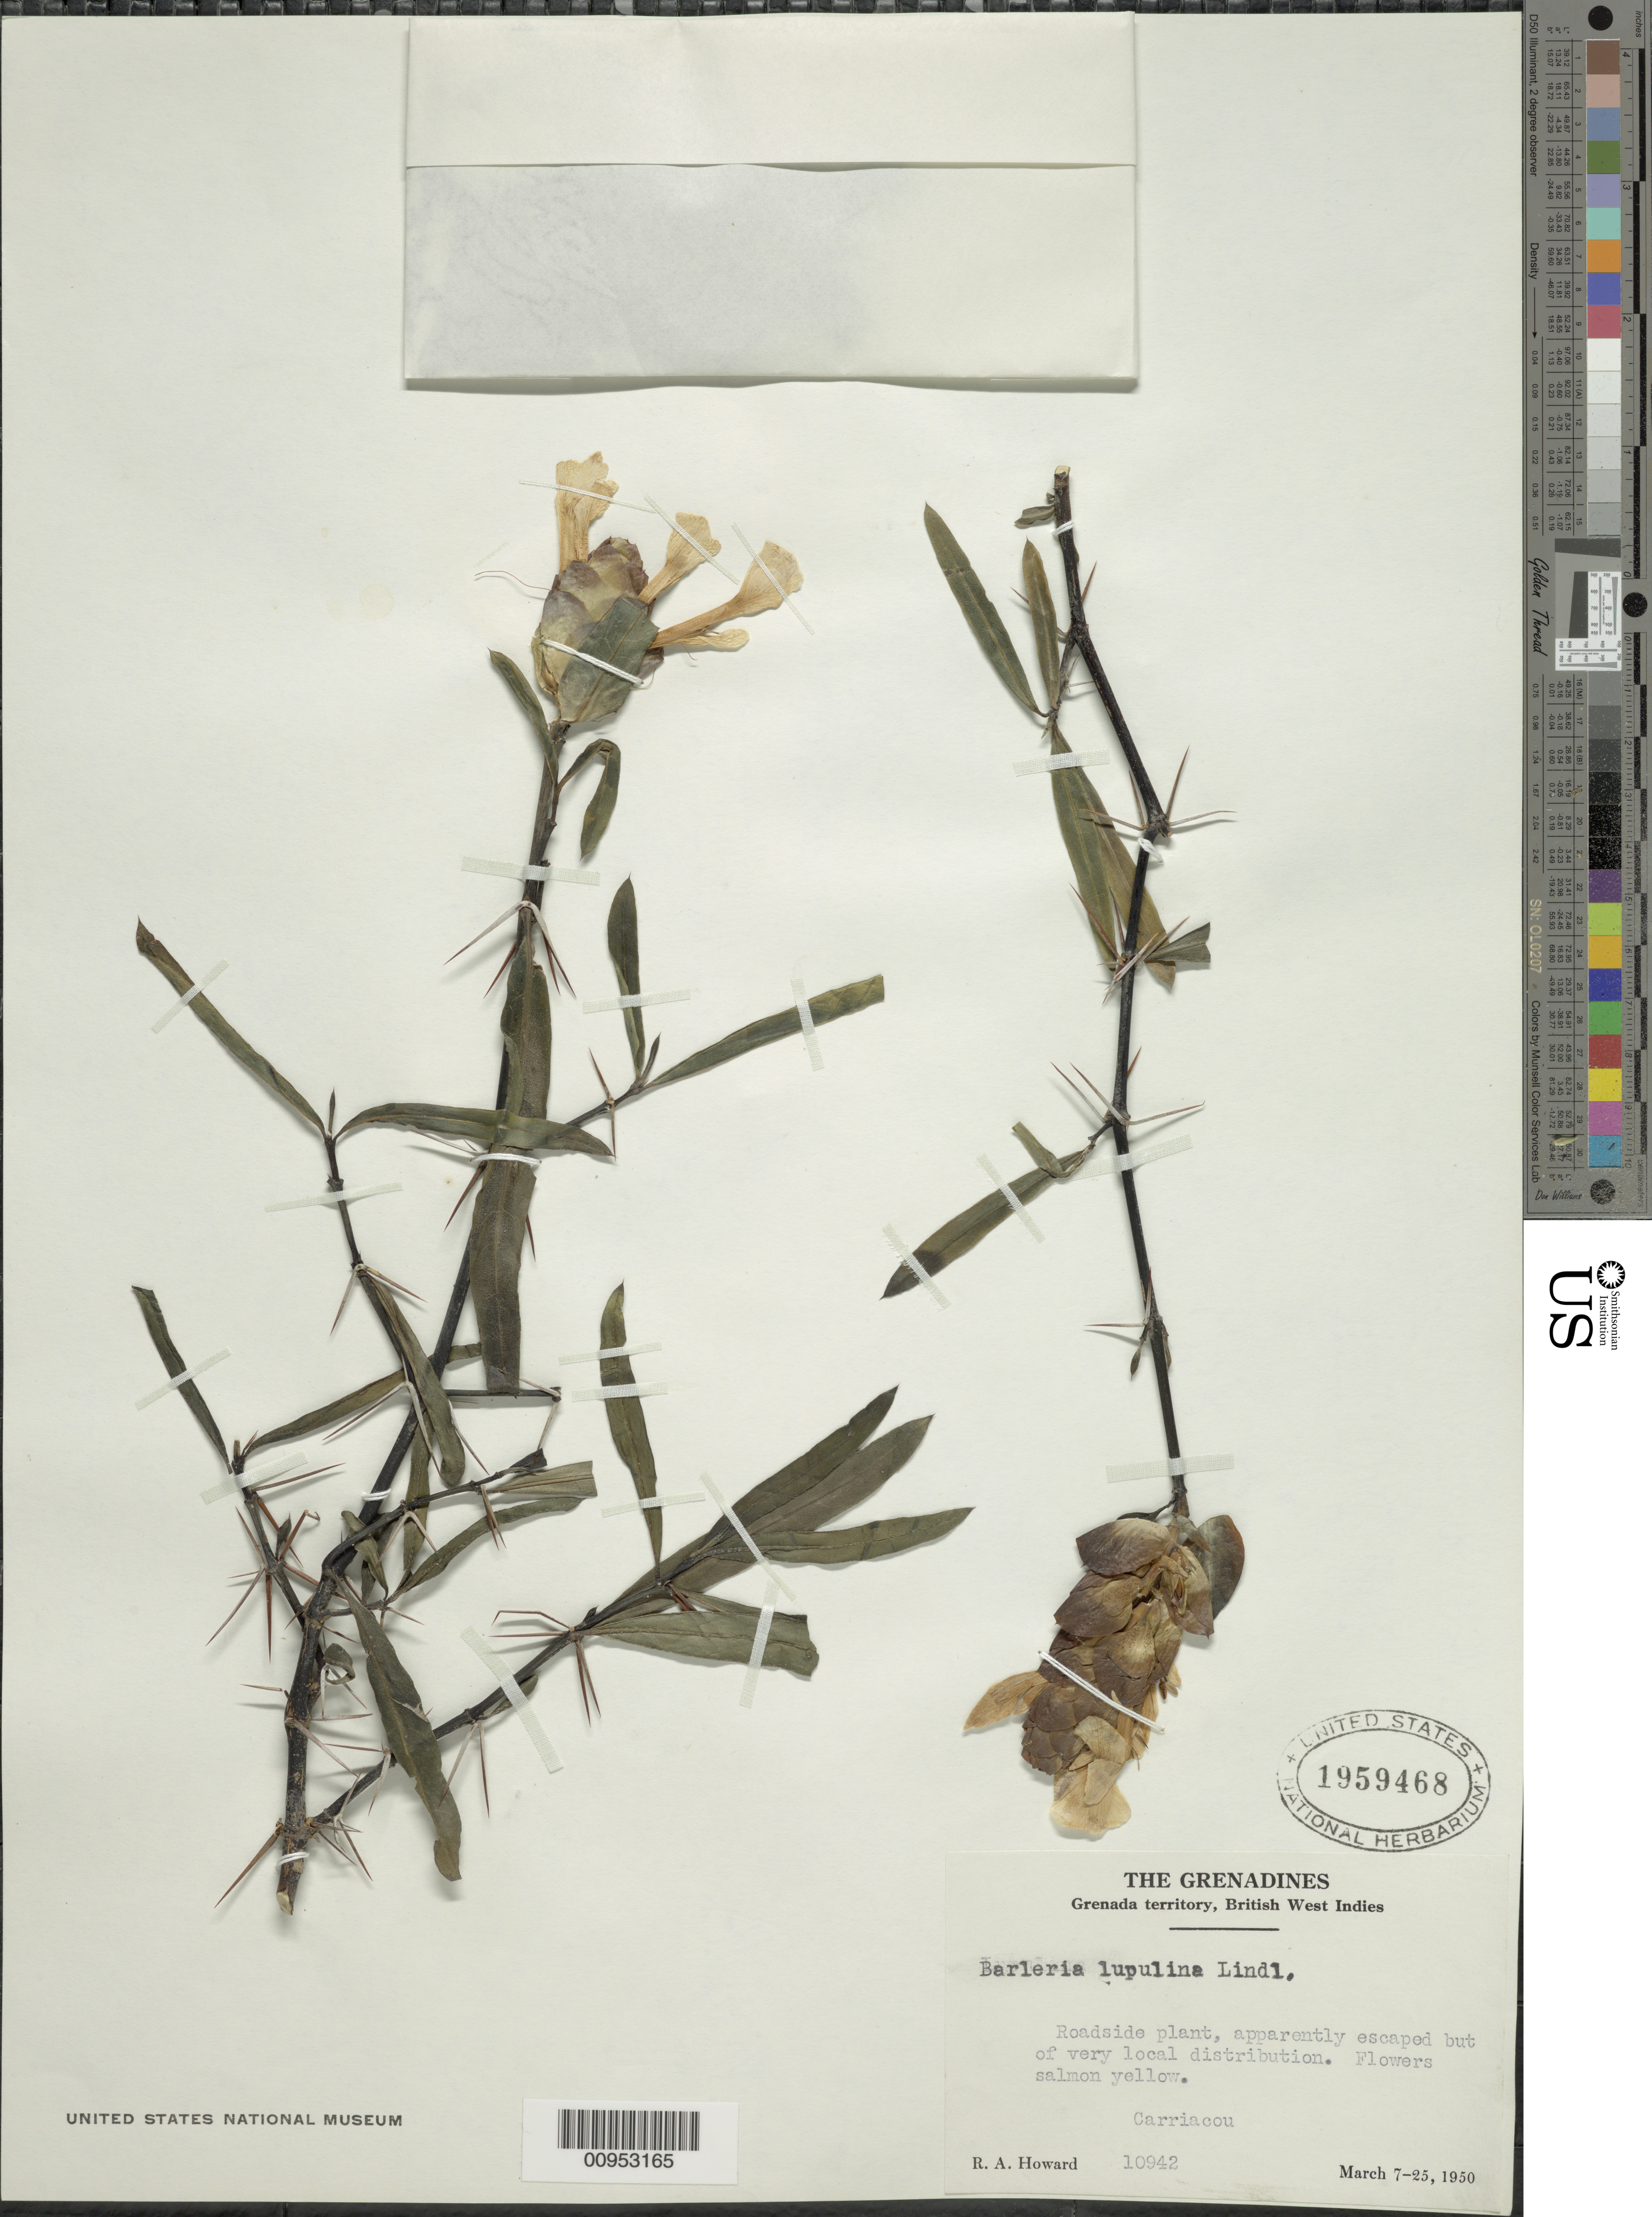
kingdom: Plantae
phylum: Tracheophyta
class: Magnoliopsida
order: Lamiales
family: Acanthaceae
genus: Barleria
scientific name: Barleria lupulina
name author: Lindl.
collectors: R. A. Howard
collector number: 10942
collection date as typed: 07 Mar 1950 to 25 Mar 1950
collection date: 1950-03-07/1950-03-25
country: St. Vincent - Grenadines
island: Grenadines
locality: Carriacou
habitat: Roadside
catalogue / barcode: US 1959468